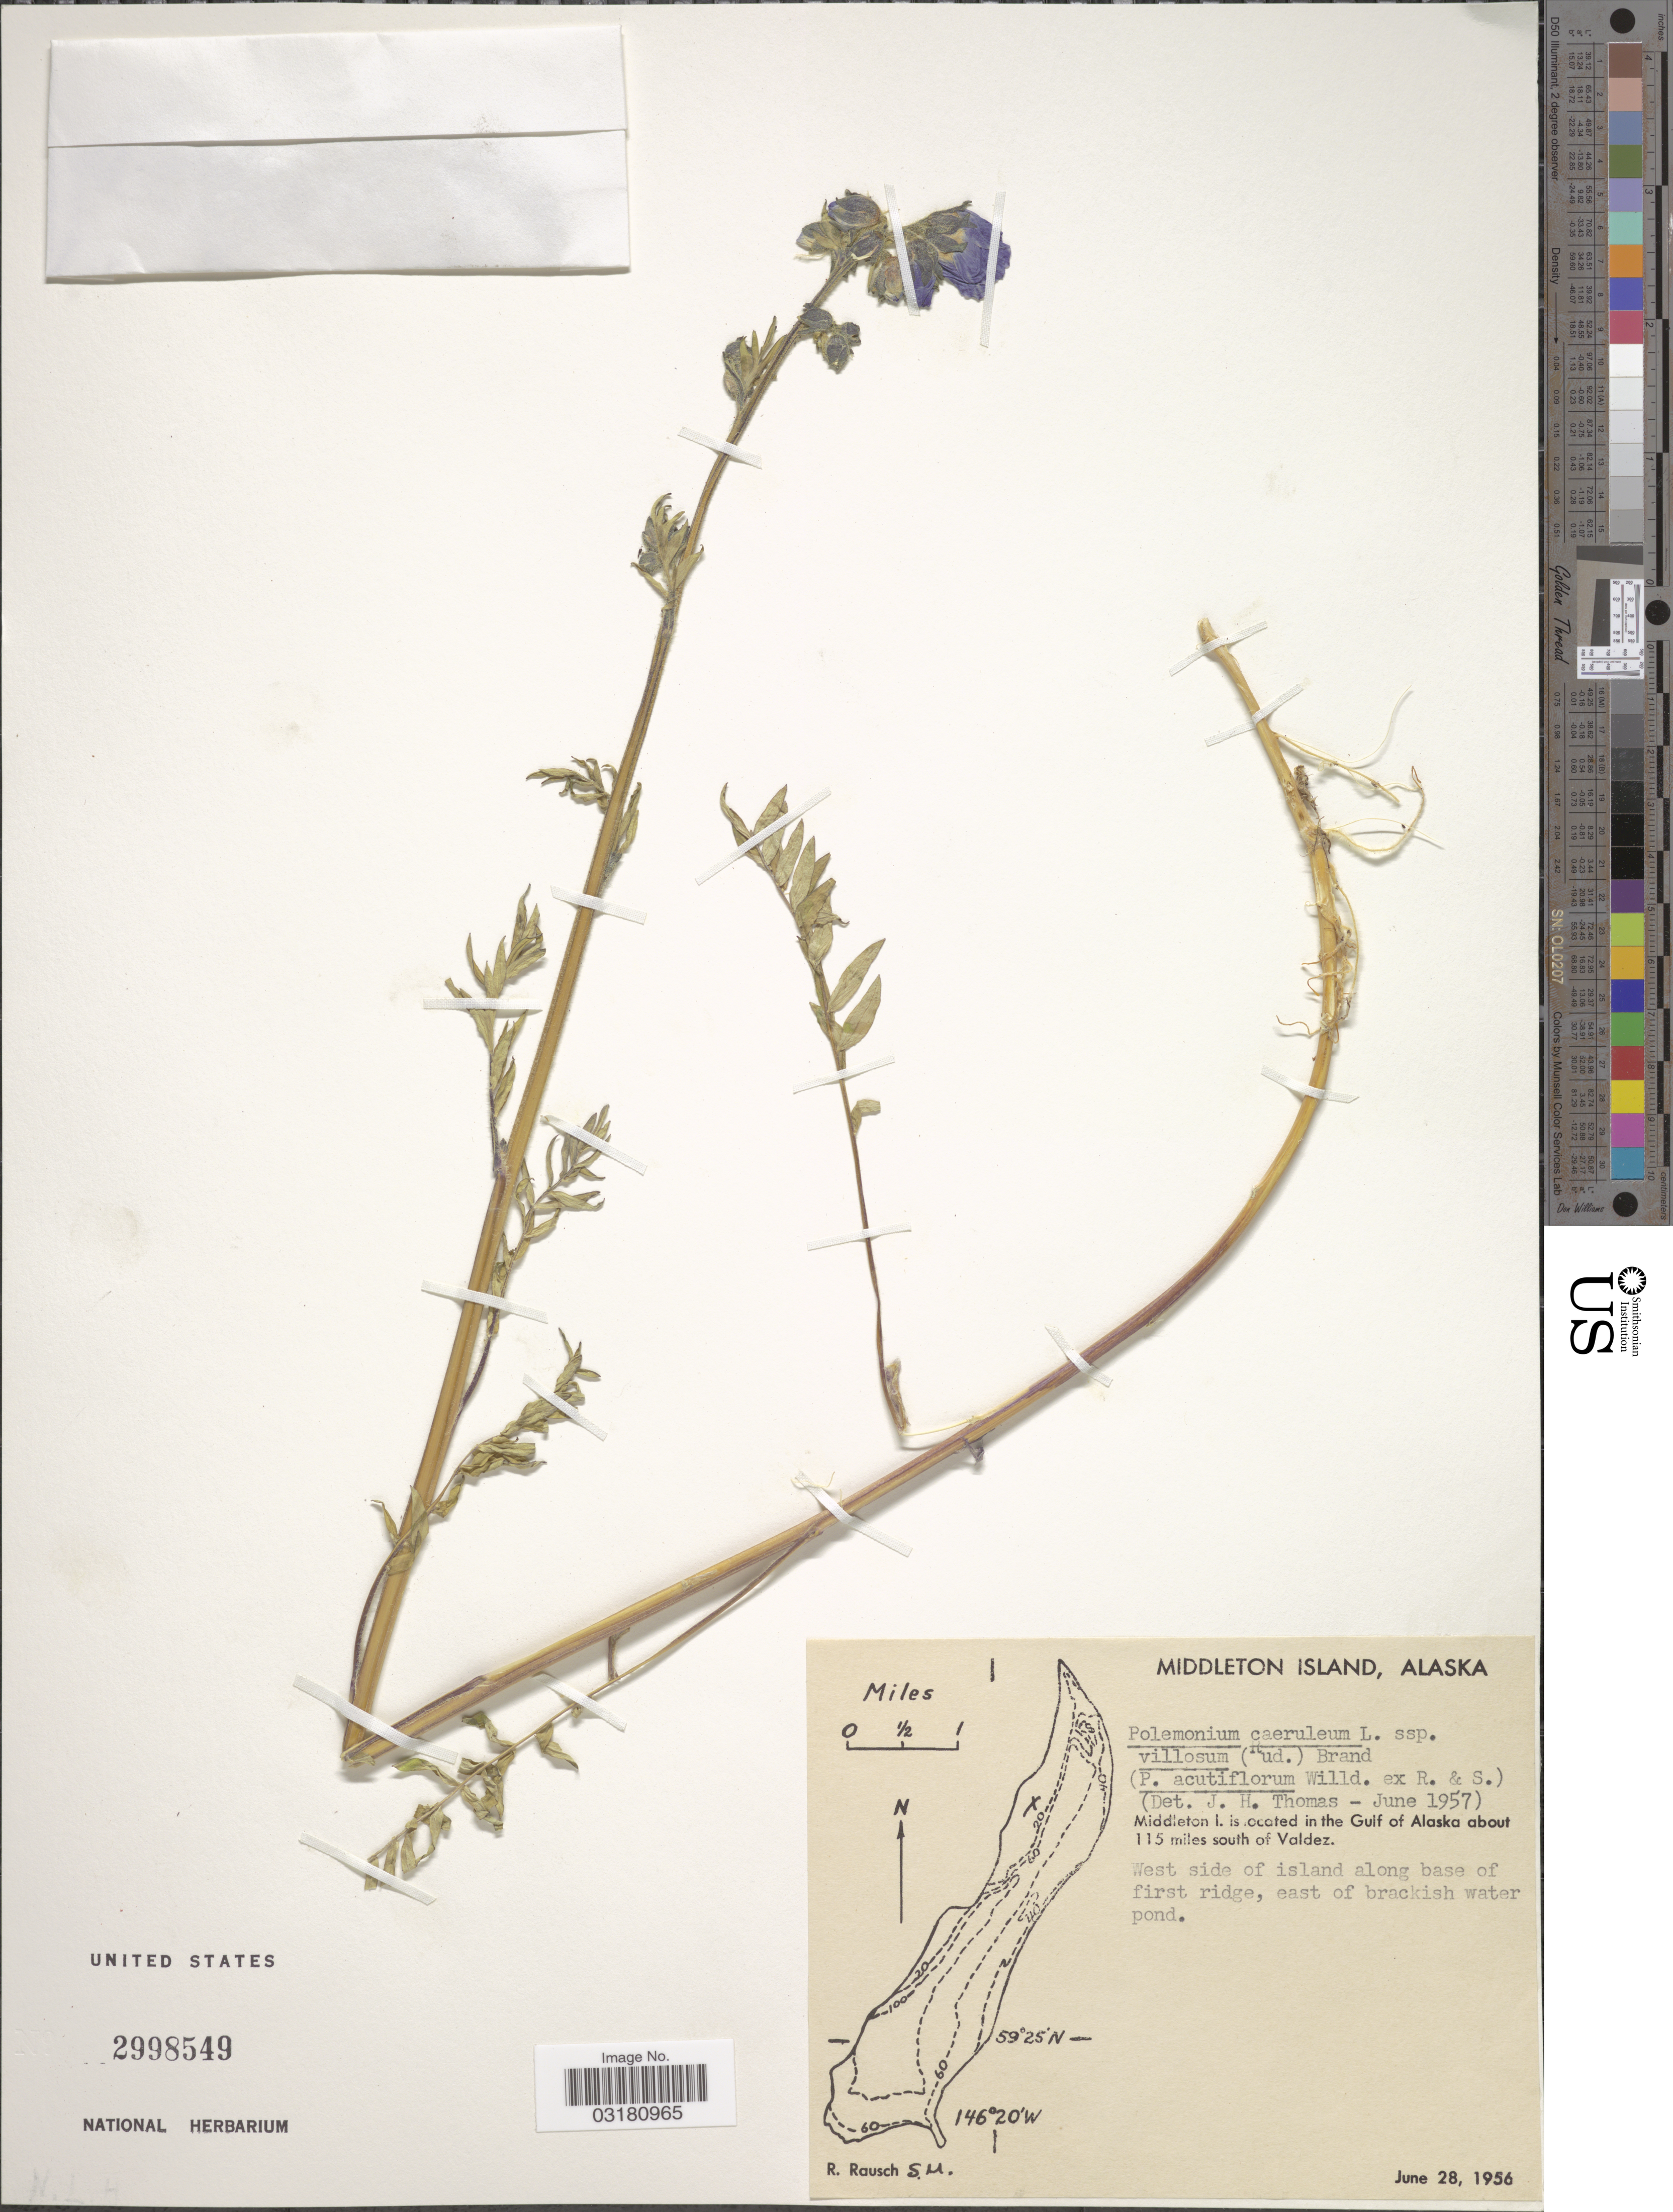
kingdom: Plantae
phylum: Tracheophyta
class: Magnoliopsida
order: Ericales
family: Polemoniaceae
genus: Polemonium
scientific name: Polemonium caeruleum var. villosum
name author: (Rudolph ex Georgi) Brand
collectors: R. Rausch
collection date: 1956-06-28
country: United States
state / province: Alaska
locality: Middleton Island. Middleton I. is located in the Gulf of Alaska about 115 miles south of Valdez. West side of island along base of first ridge, east of brackish water pond.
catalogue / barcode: US 2998549